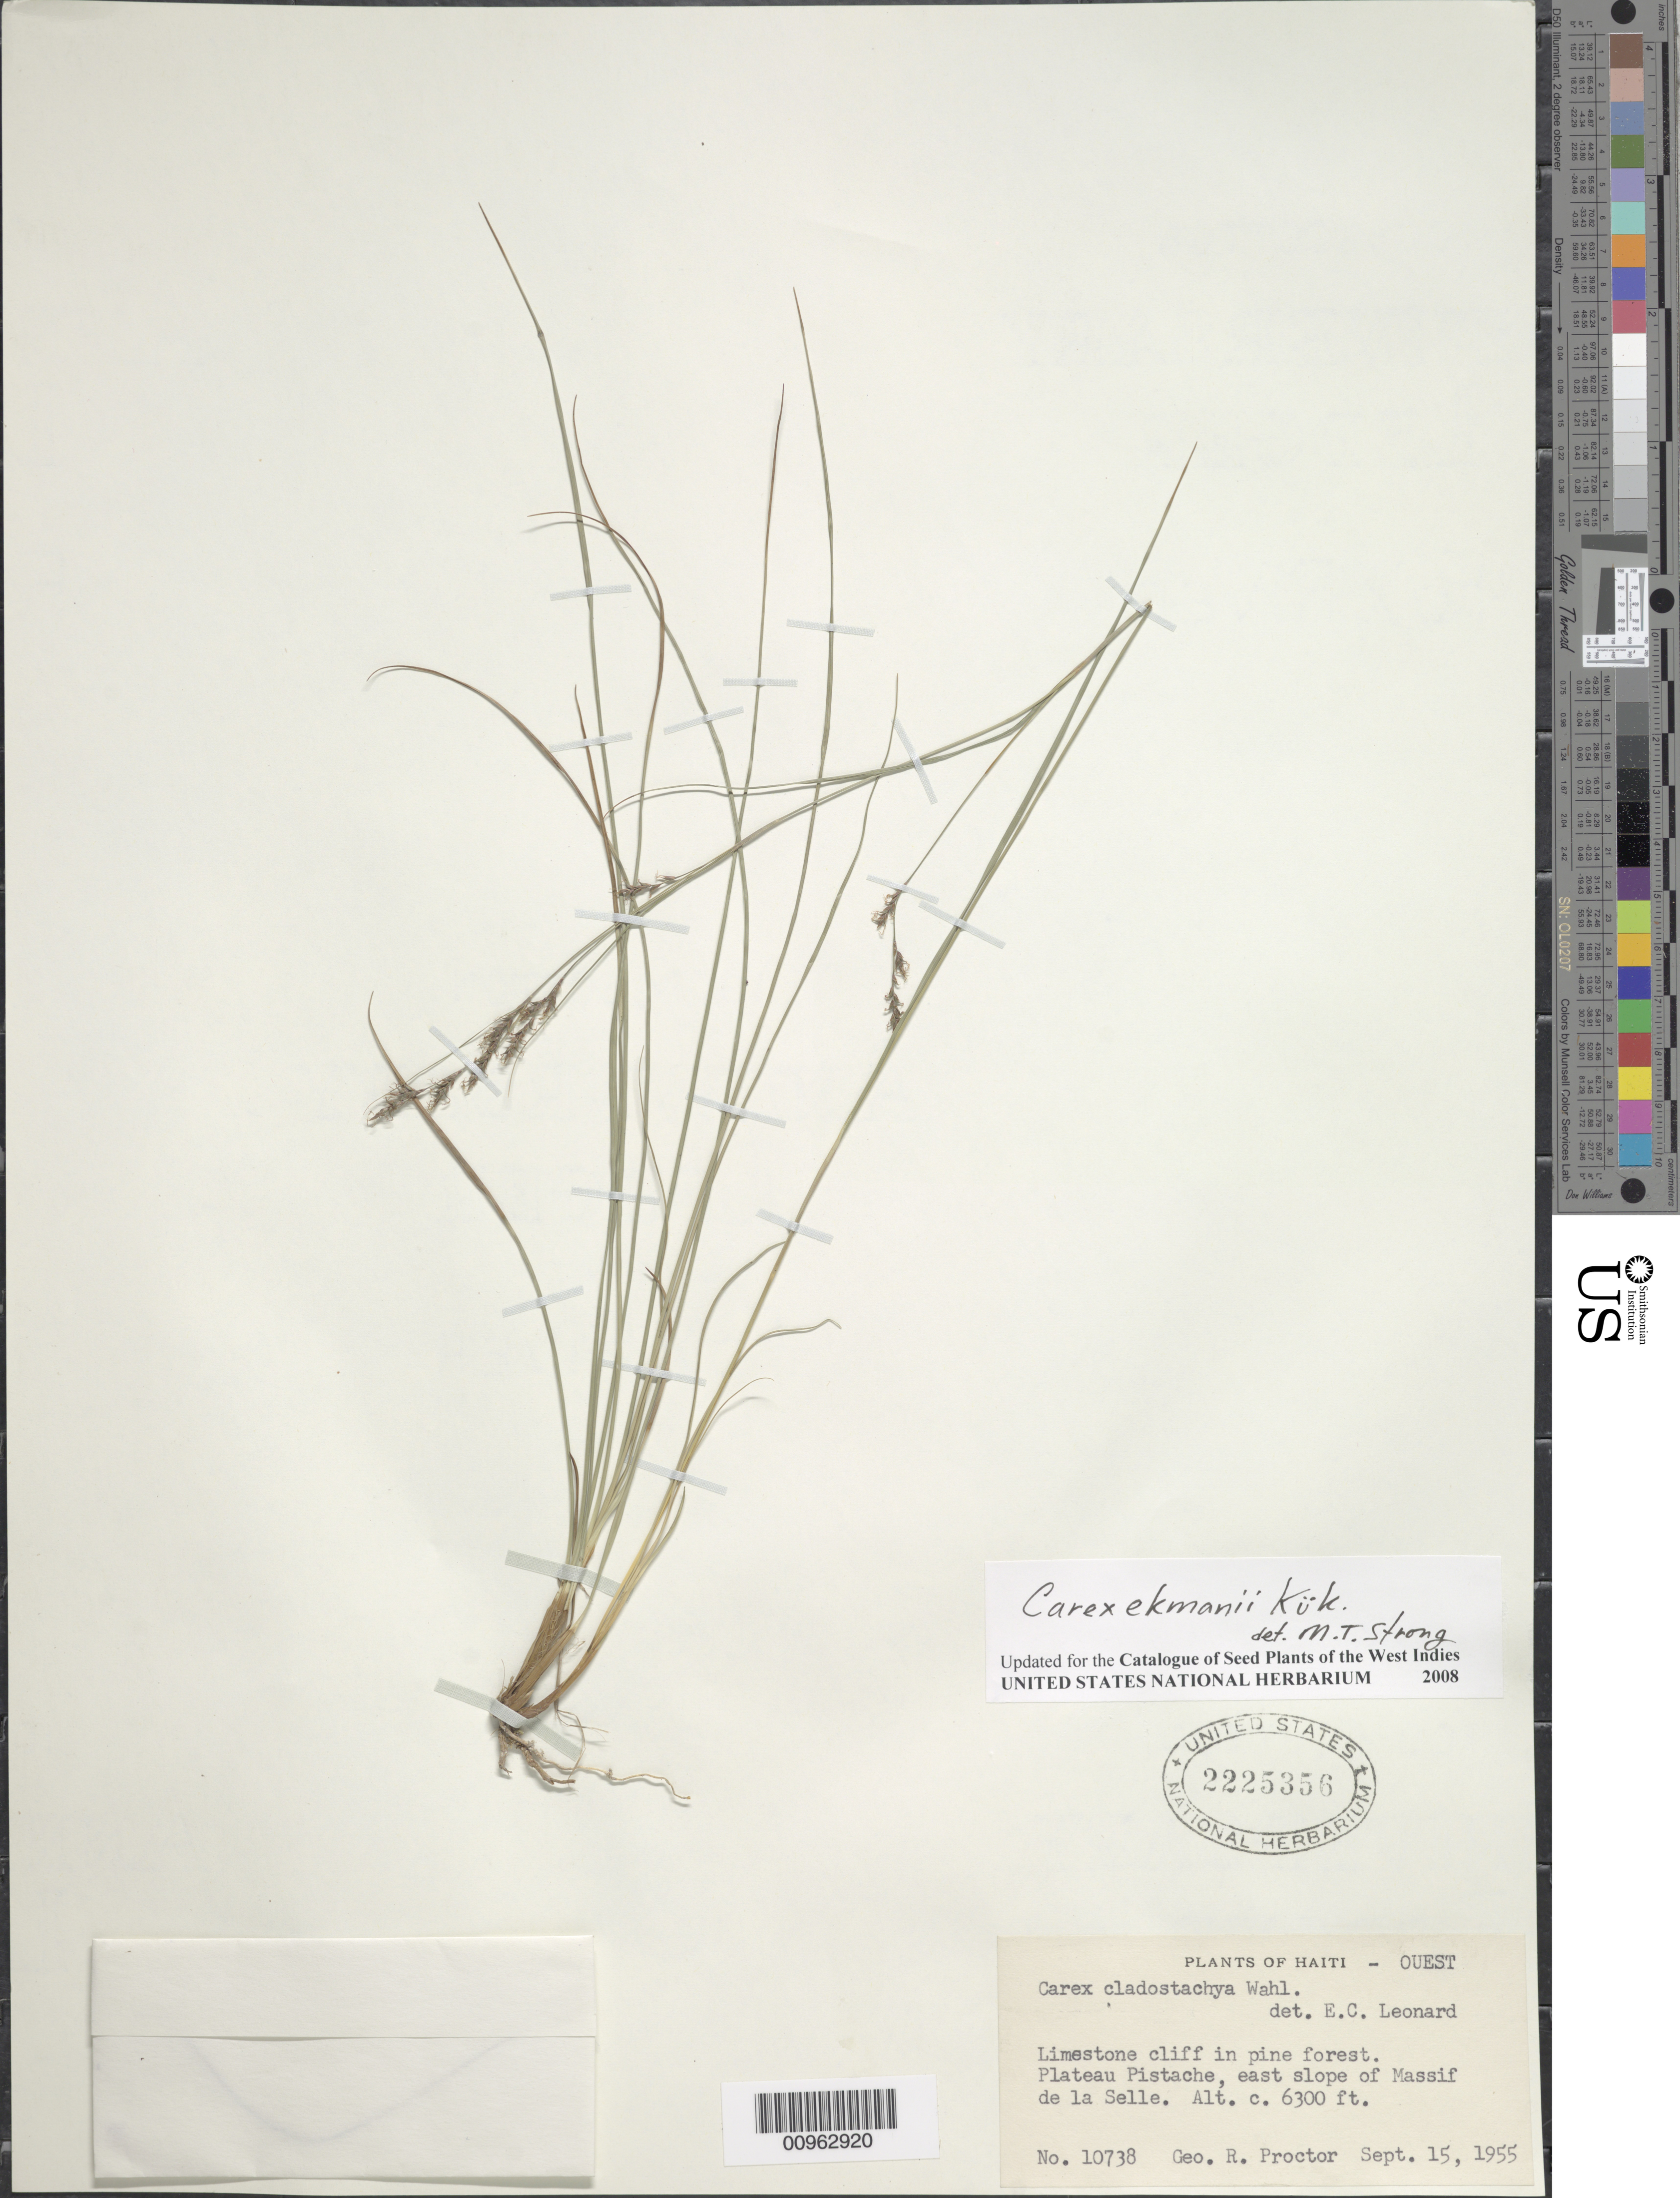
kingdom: Plantae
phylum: Tracheophyta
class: Liliopsida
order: Poales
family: Cyperaceae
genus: Carex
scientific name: Carex ekmanii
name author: Kük.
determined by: Strong, M. T., (US), Smithsonian Institution - National Museum of Natural History (UNITED STATES)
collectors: G. R. Proctor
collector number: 10738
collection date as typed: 15 Sep 1955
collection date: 1955-09-15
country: Haiti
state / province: Ouest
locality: Plateau Pistache, east slope of Massif de la Selle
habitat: Limestone cliff in pine forest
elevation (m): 1920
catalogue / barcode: US 2225356